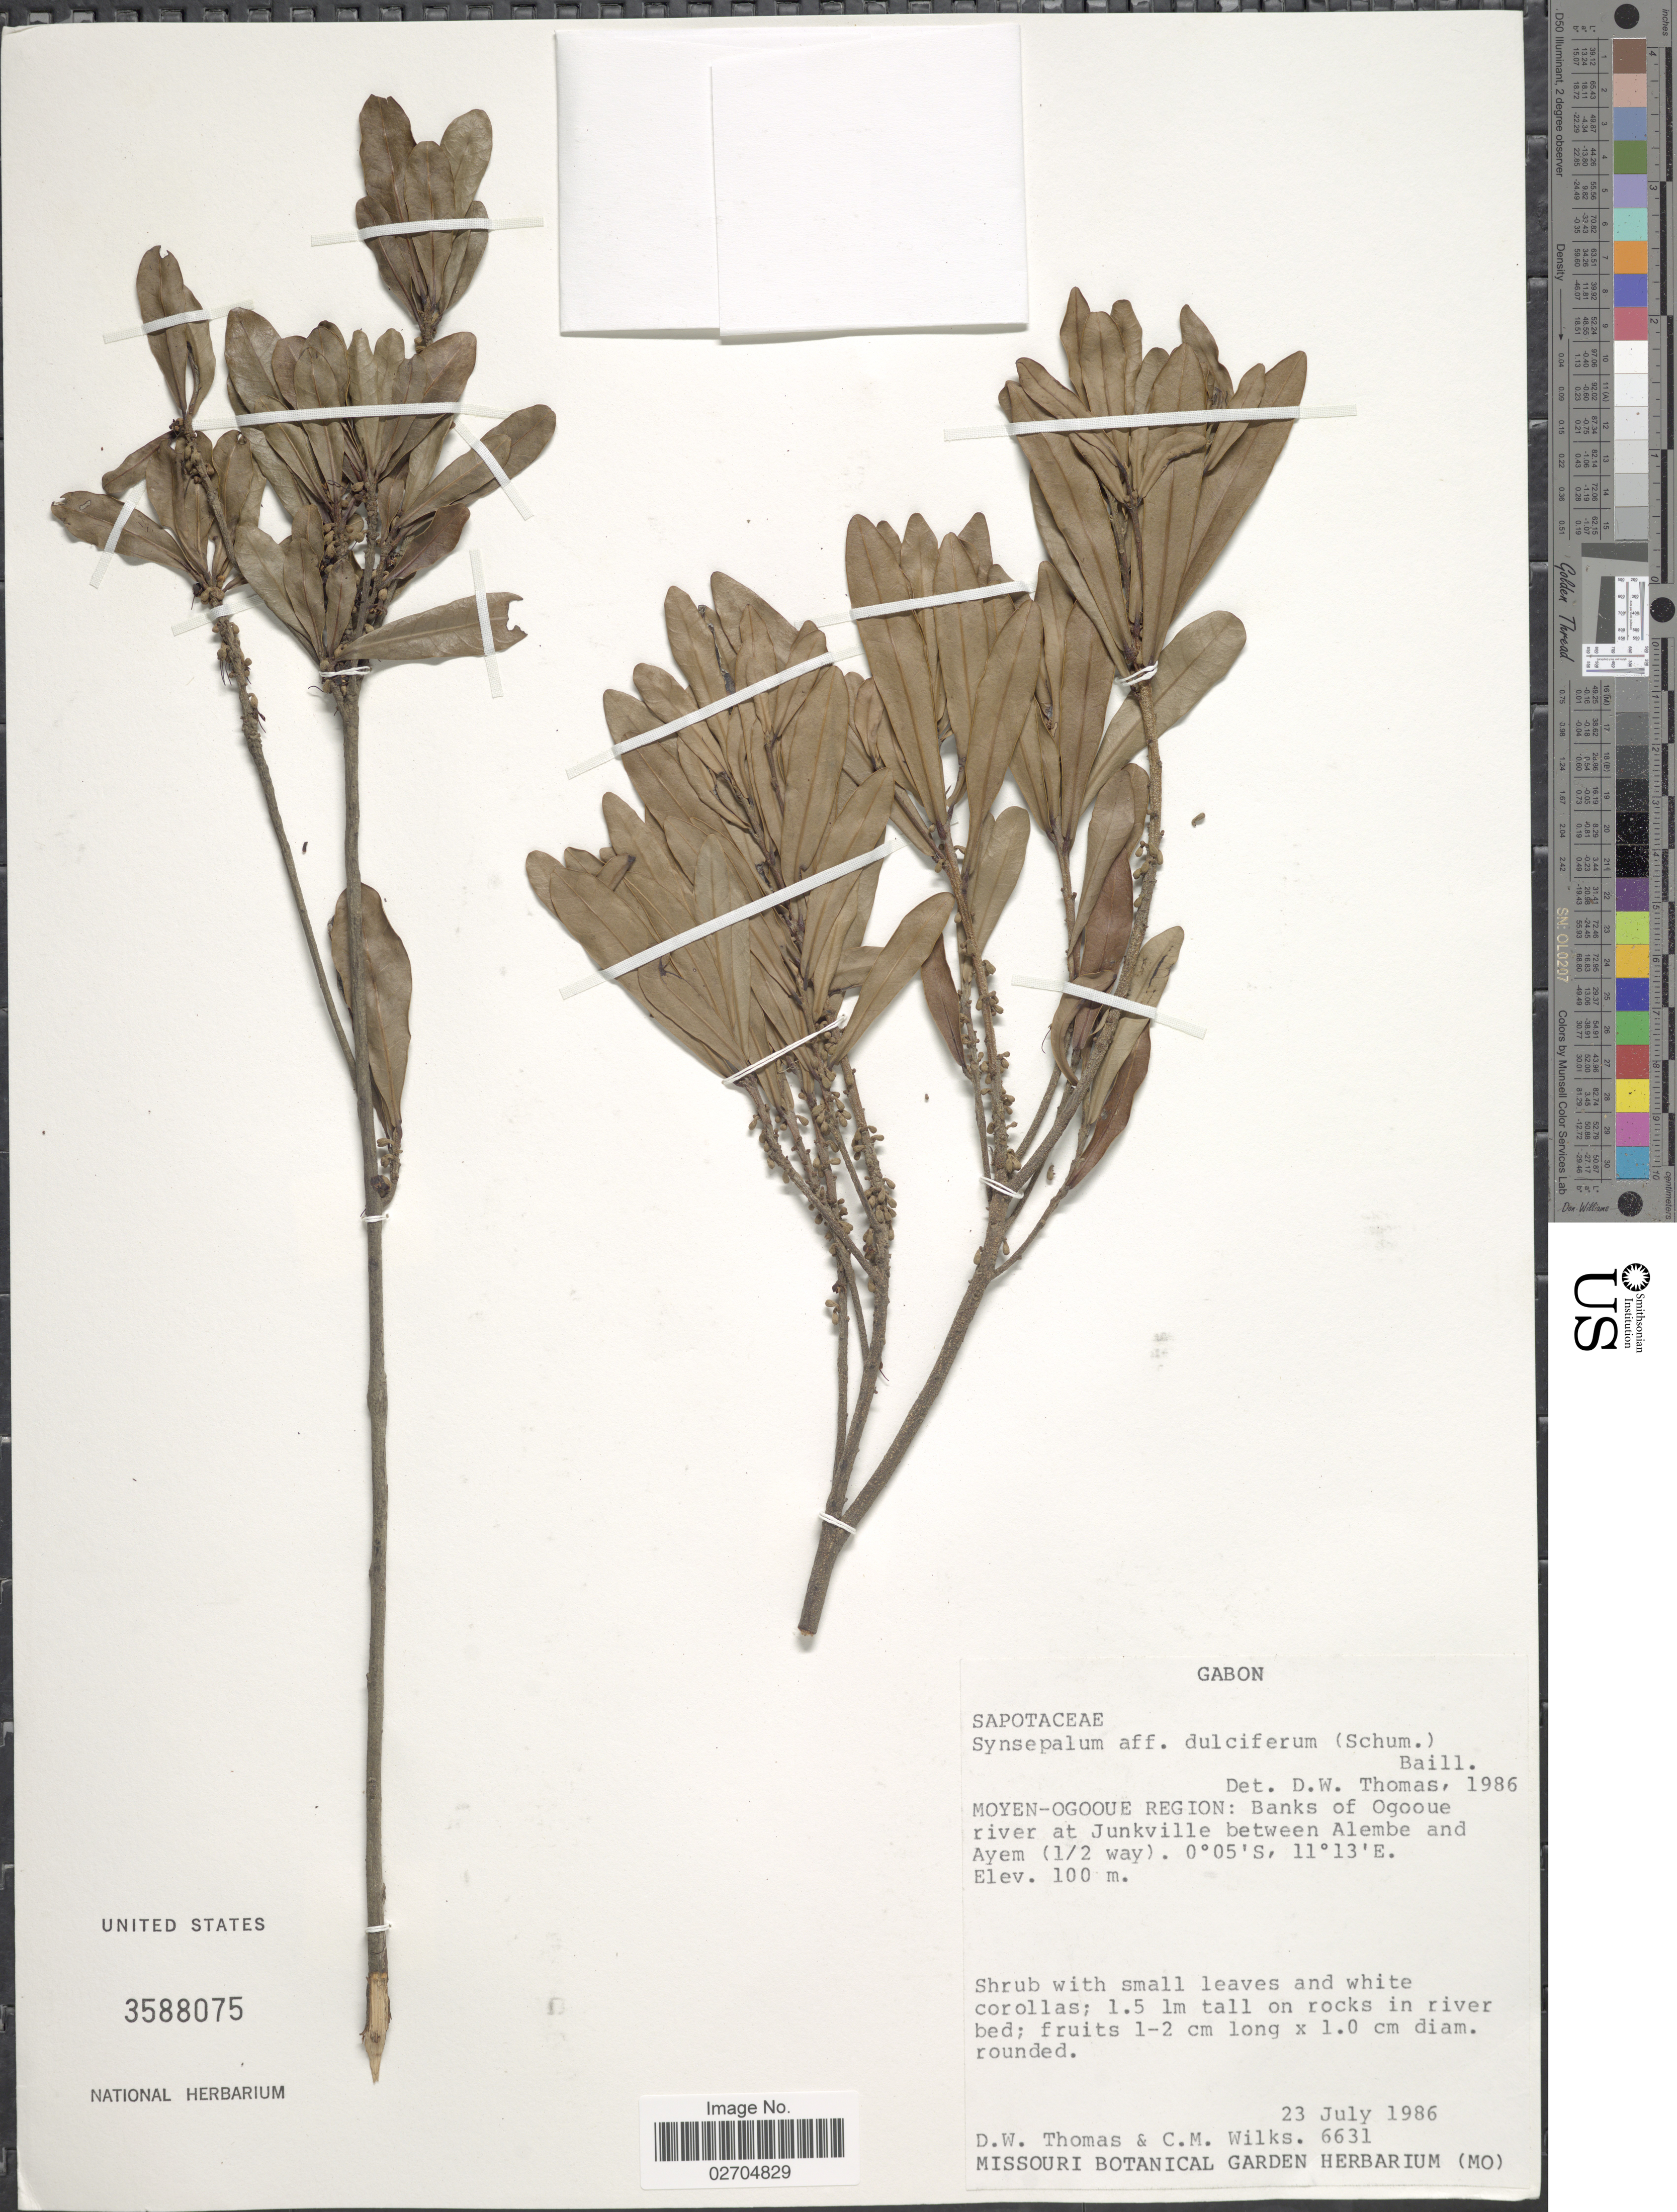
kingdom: Plantae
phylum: Tracheophyta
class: Magnoliopsida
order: Ericales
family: Sapotaceae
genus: Synsepalum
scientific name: Synsepalum dulcificum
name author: (Schumach. & Thonn.) Daniell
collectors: D. W. Thomas & C. Wilks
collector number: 6631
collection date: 1986-07-23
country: Gabon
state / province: Moyen-Ogooue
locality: Moyen-Ogooue Region: Banks of Ogooue river at Junkville between Alembe and Ayem (1/2 way).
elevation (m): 100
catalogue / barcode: US 3588075